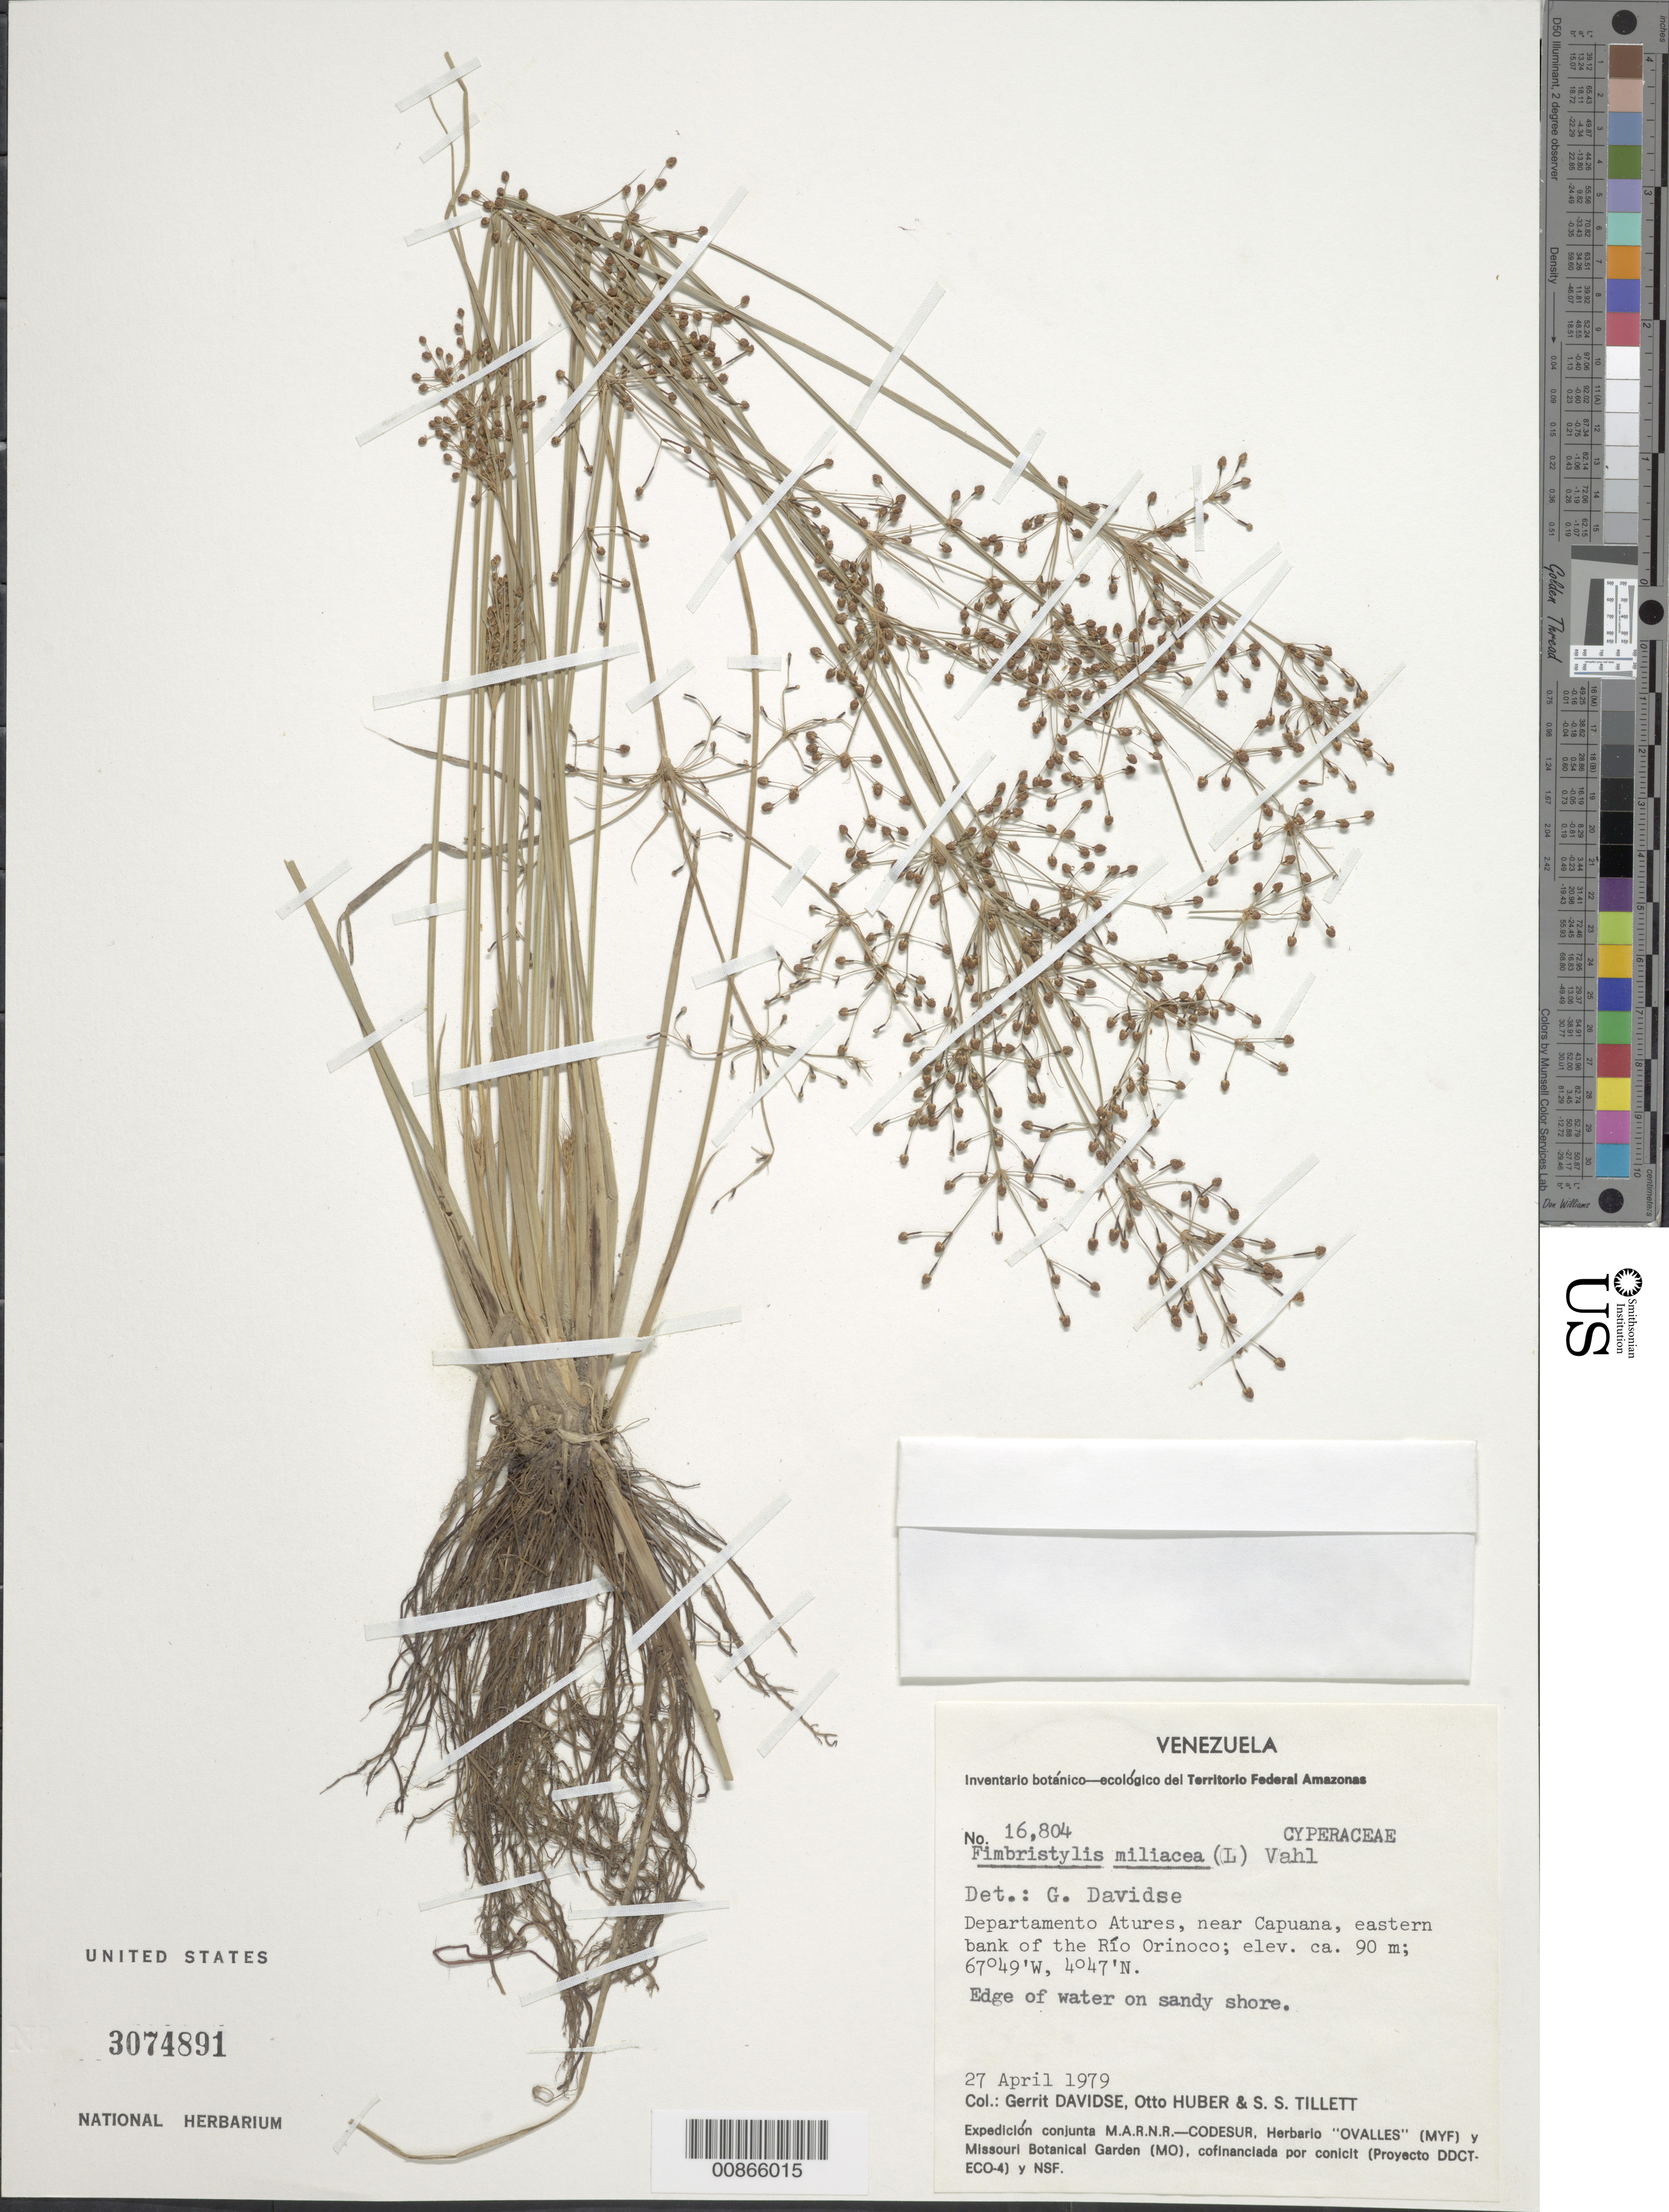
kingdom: Plantae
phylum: Tracheophyta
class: Liliopsida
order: Poales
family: Cyperaceae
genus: Fimbristylis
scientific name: Fimbristylis littoralis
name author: Gaudich.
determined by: Strong, M. T., (US), Smithsonian Institution - National Museum of Natural History (UNITED STATES)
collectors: G. Davidse, O. Huber & S. S. Tillett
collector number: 16804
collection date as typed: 27-Apr-79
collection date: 1979-04-27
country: Venezuela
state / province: Amazonas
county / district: Atures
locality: Capuana, near, E bank of Río Orinoco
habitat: Edge of water on sandy shore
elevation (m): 90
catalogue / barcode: US 3074891